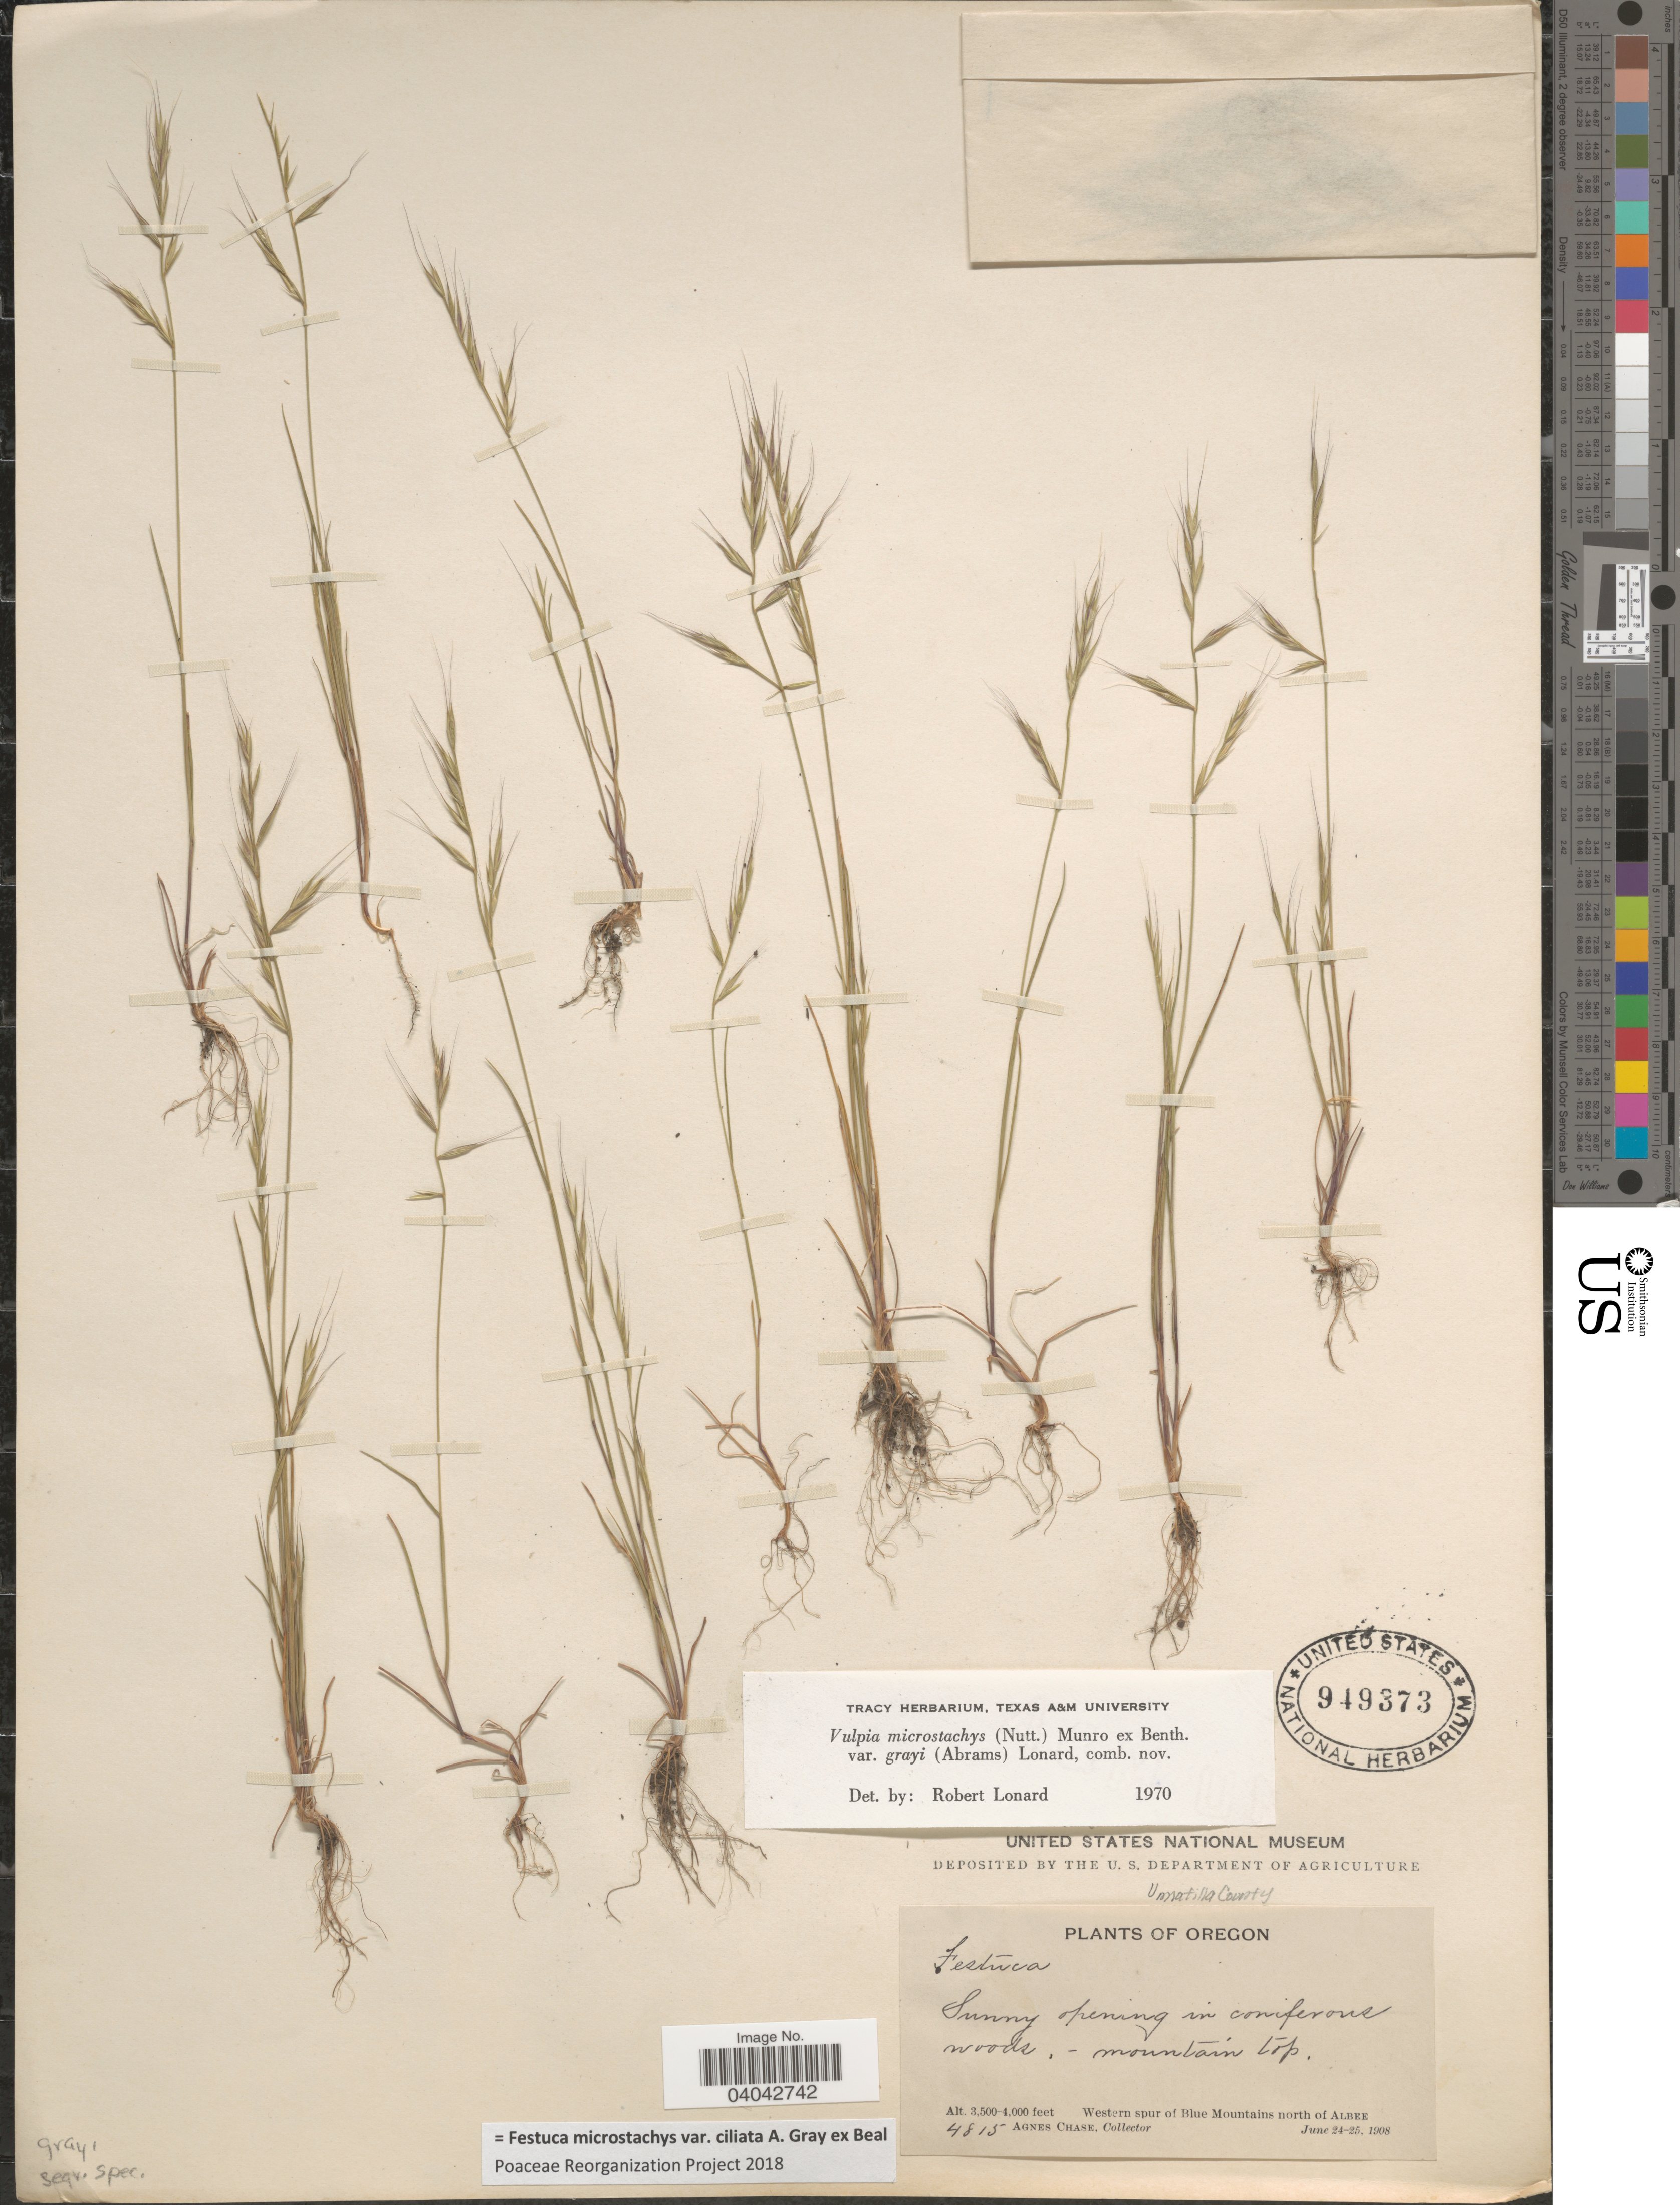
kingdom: Plantae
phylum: Tracheophyta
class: Liliopsida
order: Poales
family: Poaceae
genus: Festuca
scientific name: Festuca microstachys var. ciliata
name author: A. Gray ex W.J. Beal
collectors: A. Chase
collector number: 4815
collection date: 1908-06-24/1908-06-25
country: United States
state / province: Oregon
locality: Sunny opening in coniferons woods, - mountain top. Western spur of Blue Mountains north of Albee. Umatilla County.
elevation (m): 1067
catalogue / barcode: US 949373